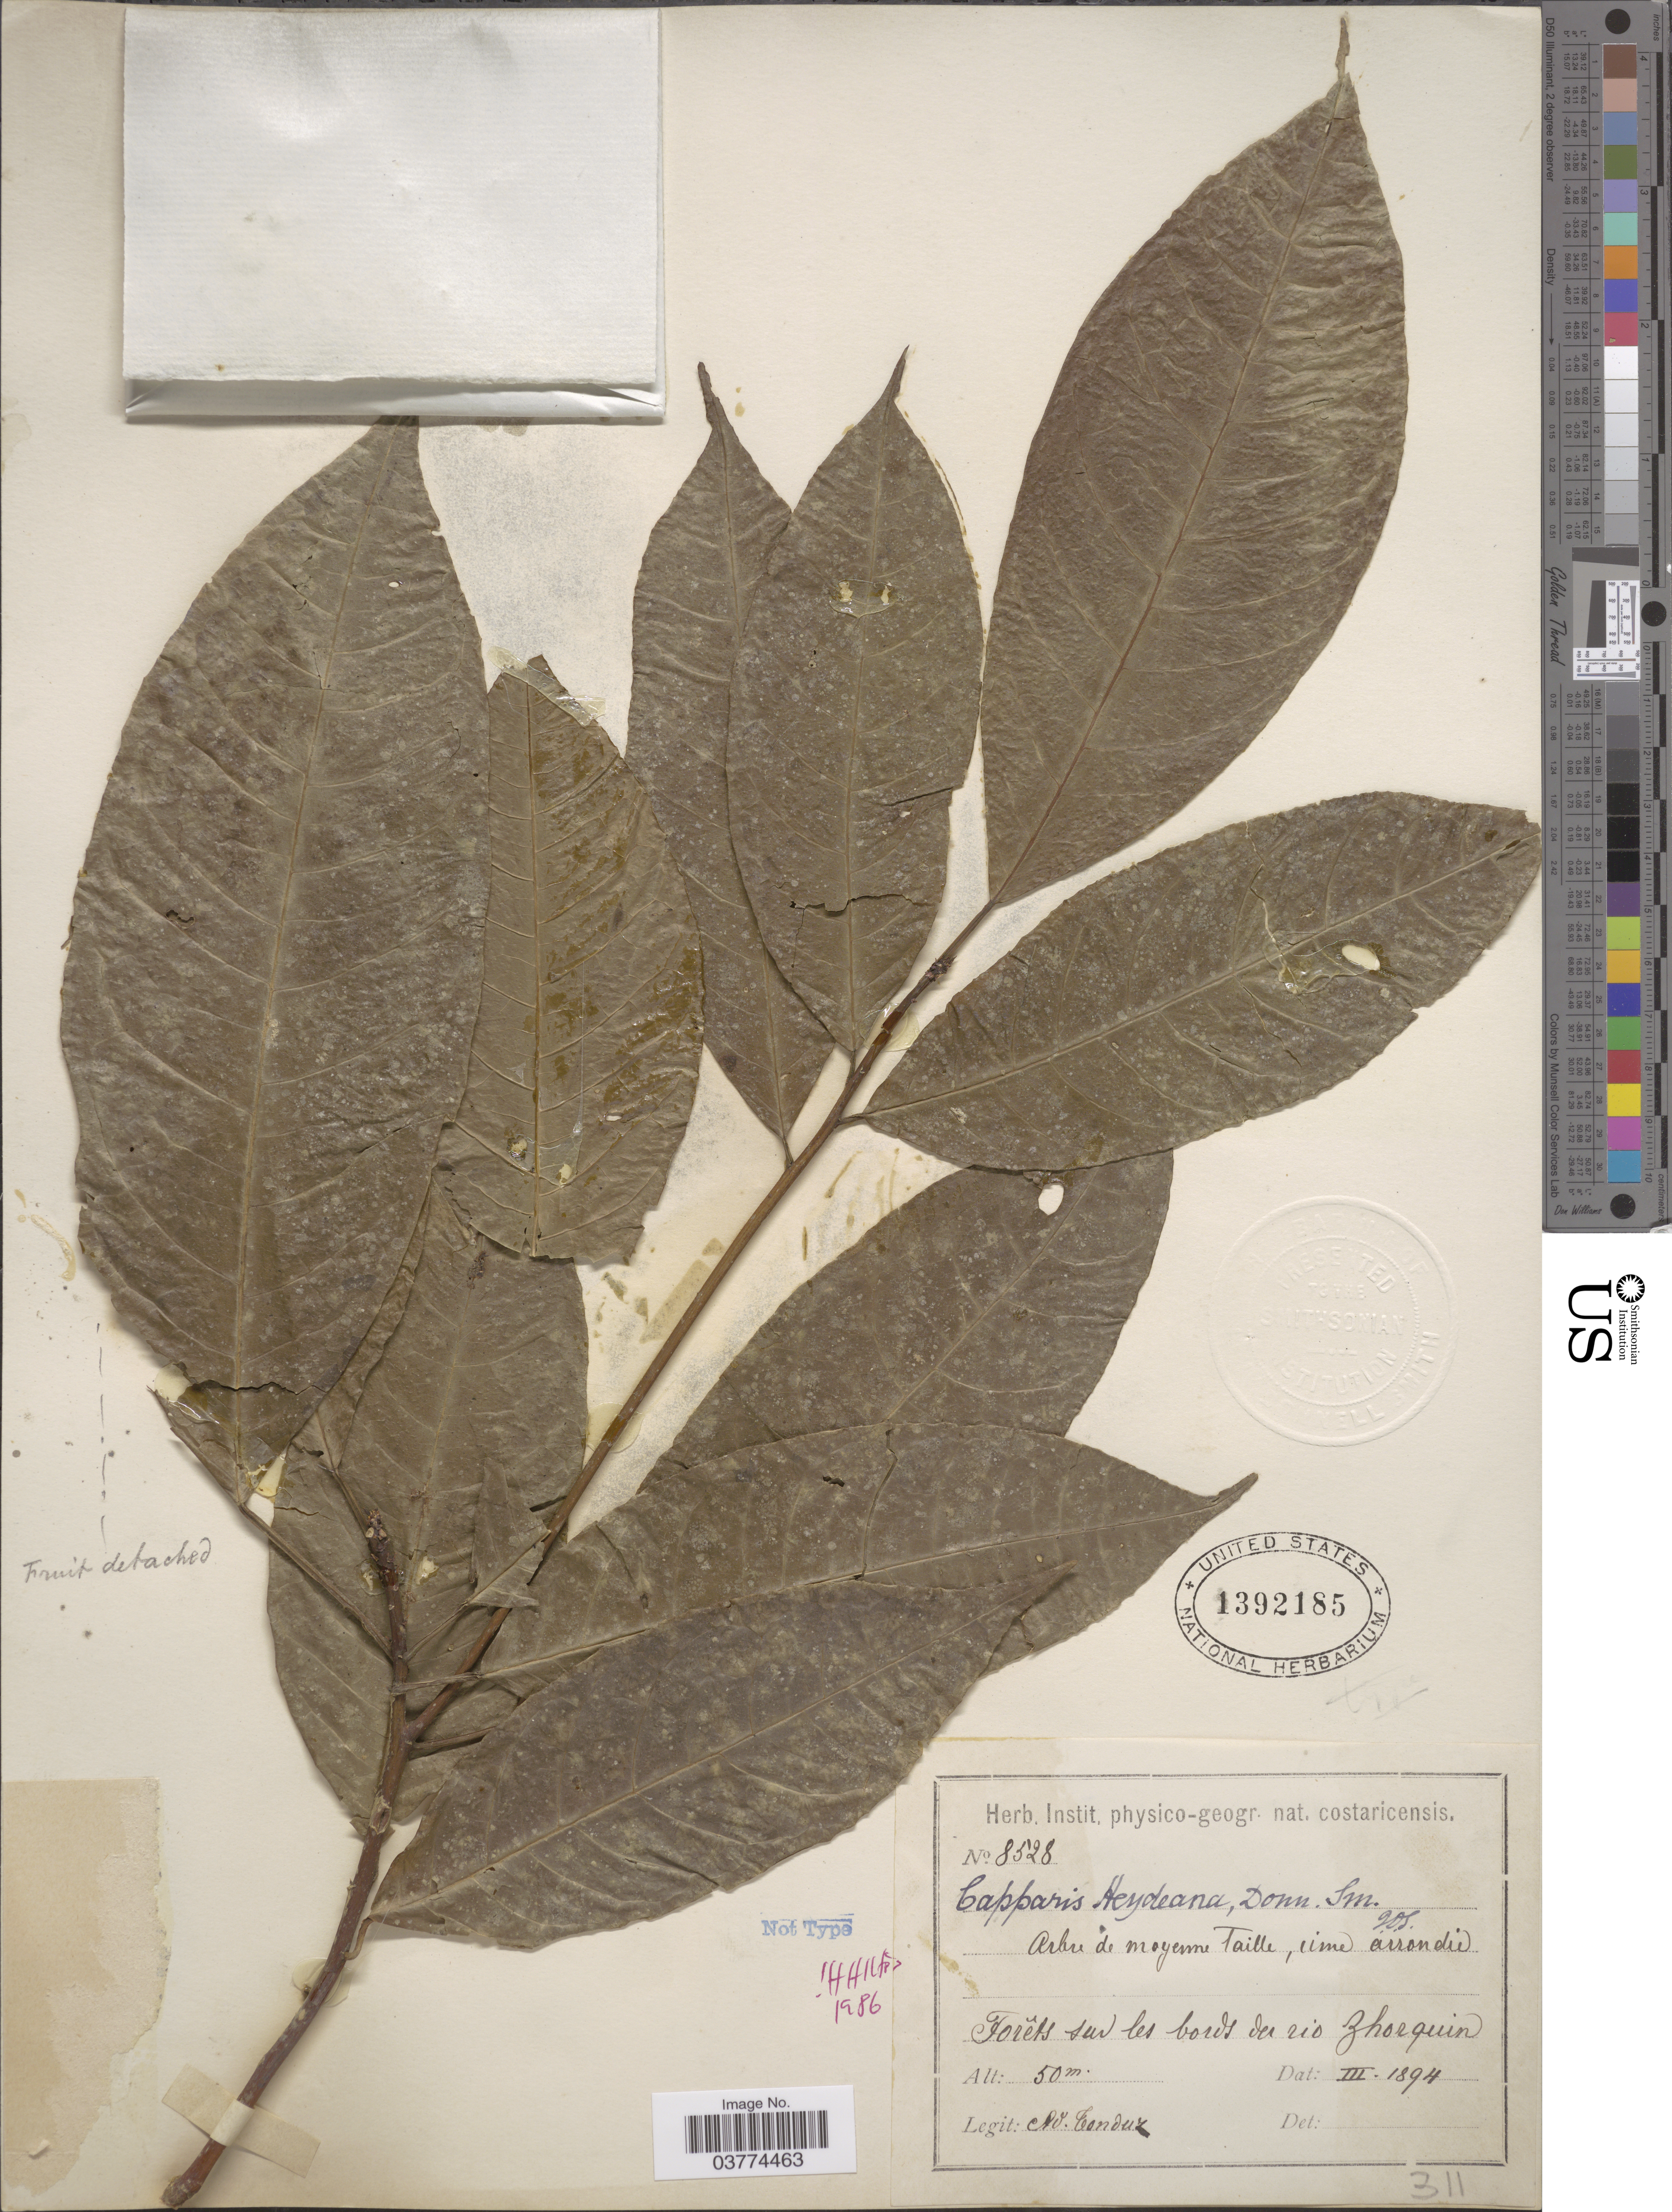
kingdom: Plantae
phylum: Tracheophyta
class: Magnoliopsida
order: Brassicales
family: Capparaceae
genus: Caphexandra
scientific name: Caphexandra heydeana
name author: (Donn. Sm.) Cornejo & Iltis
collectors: A. Tonduz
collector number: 8528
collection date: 1894-03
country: Costa Rica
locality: Forêts sur les bords de rio Zhorquin.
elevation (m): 50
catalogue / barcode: US 1392185